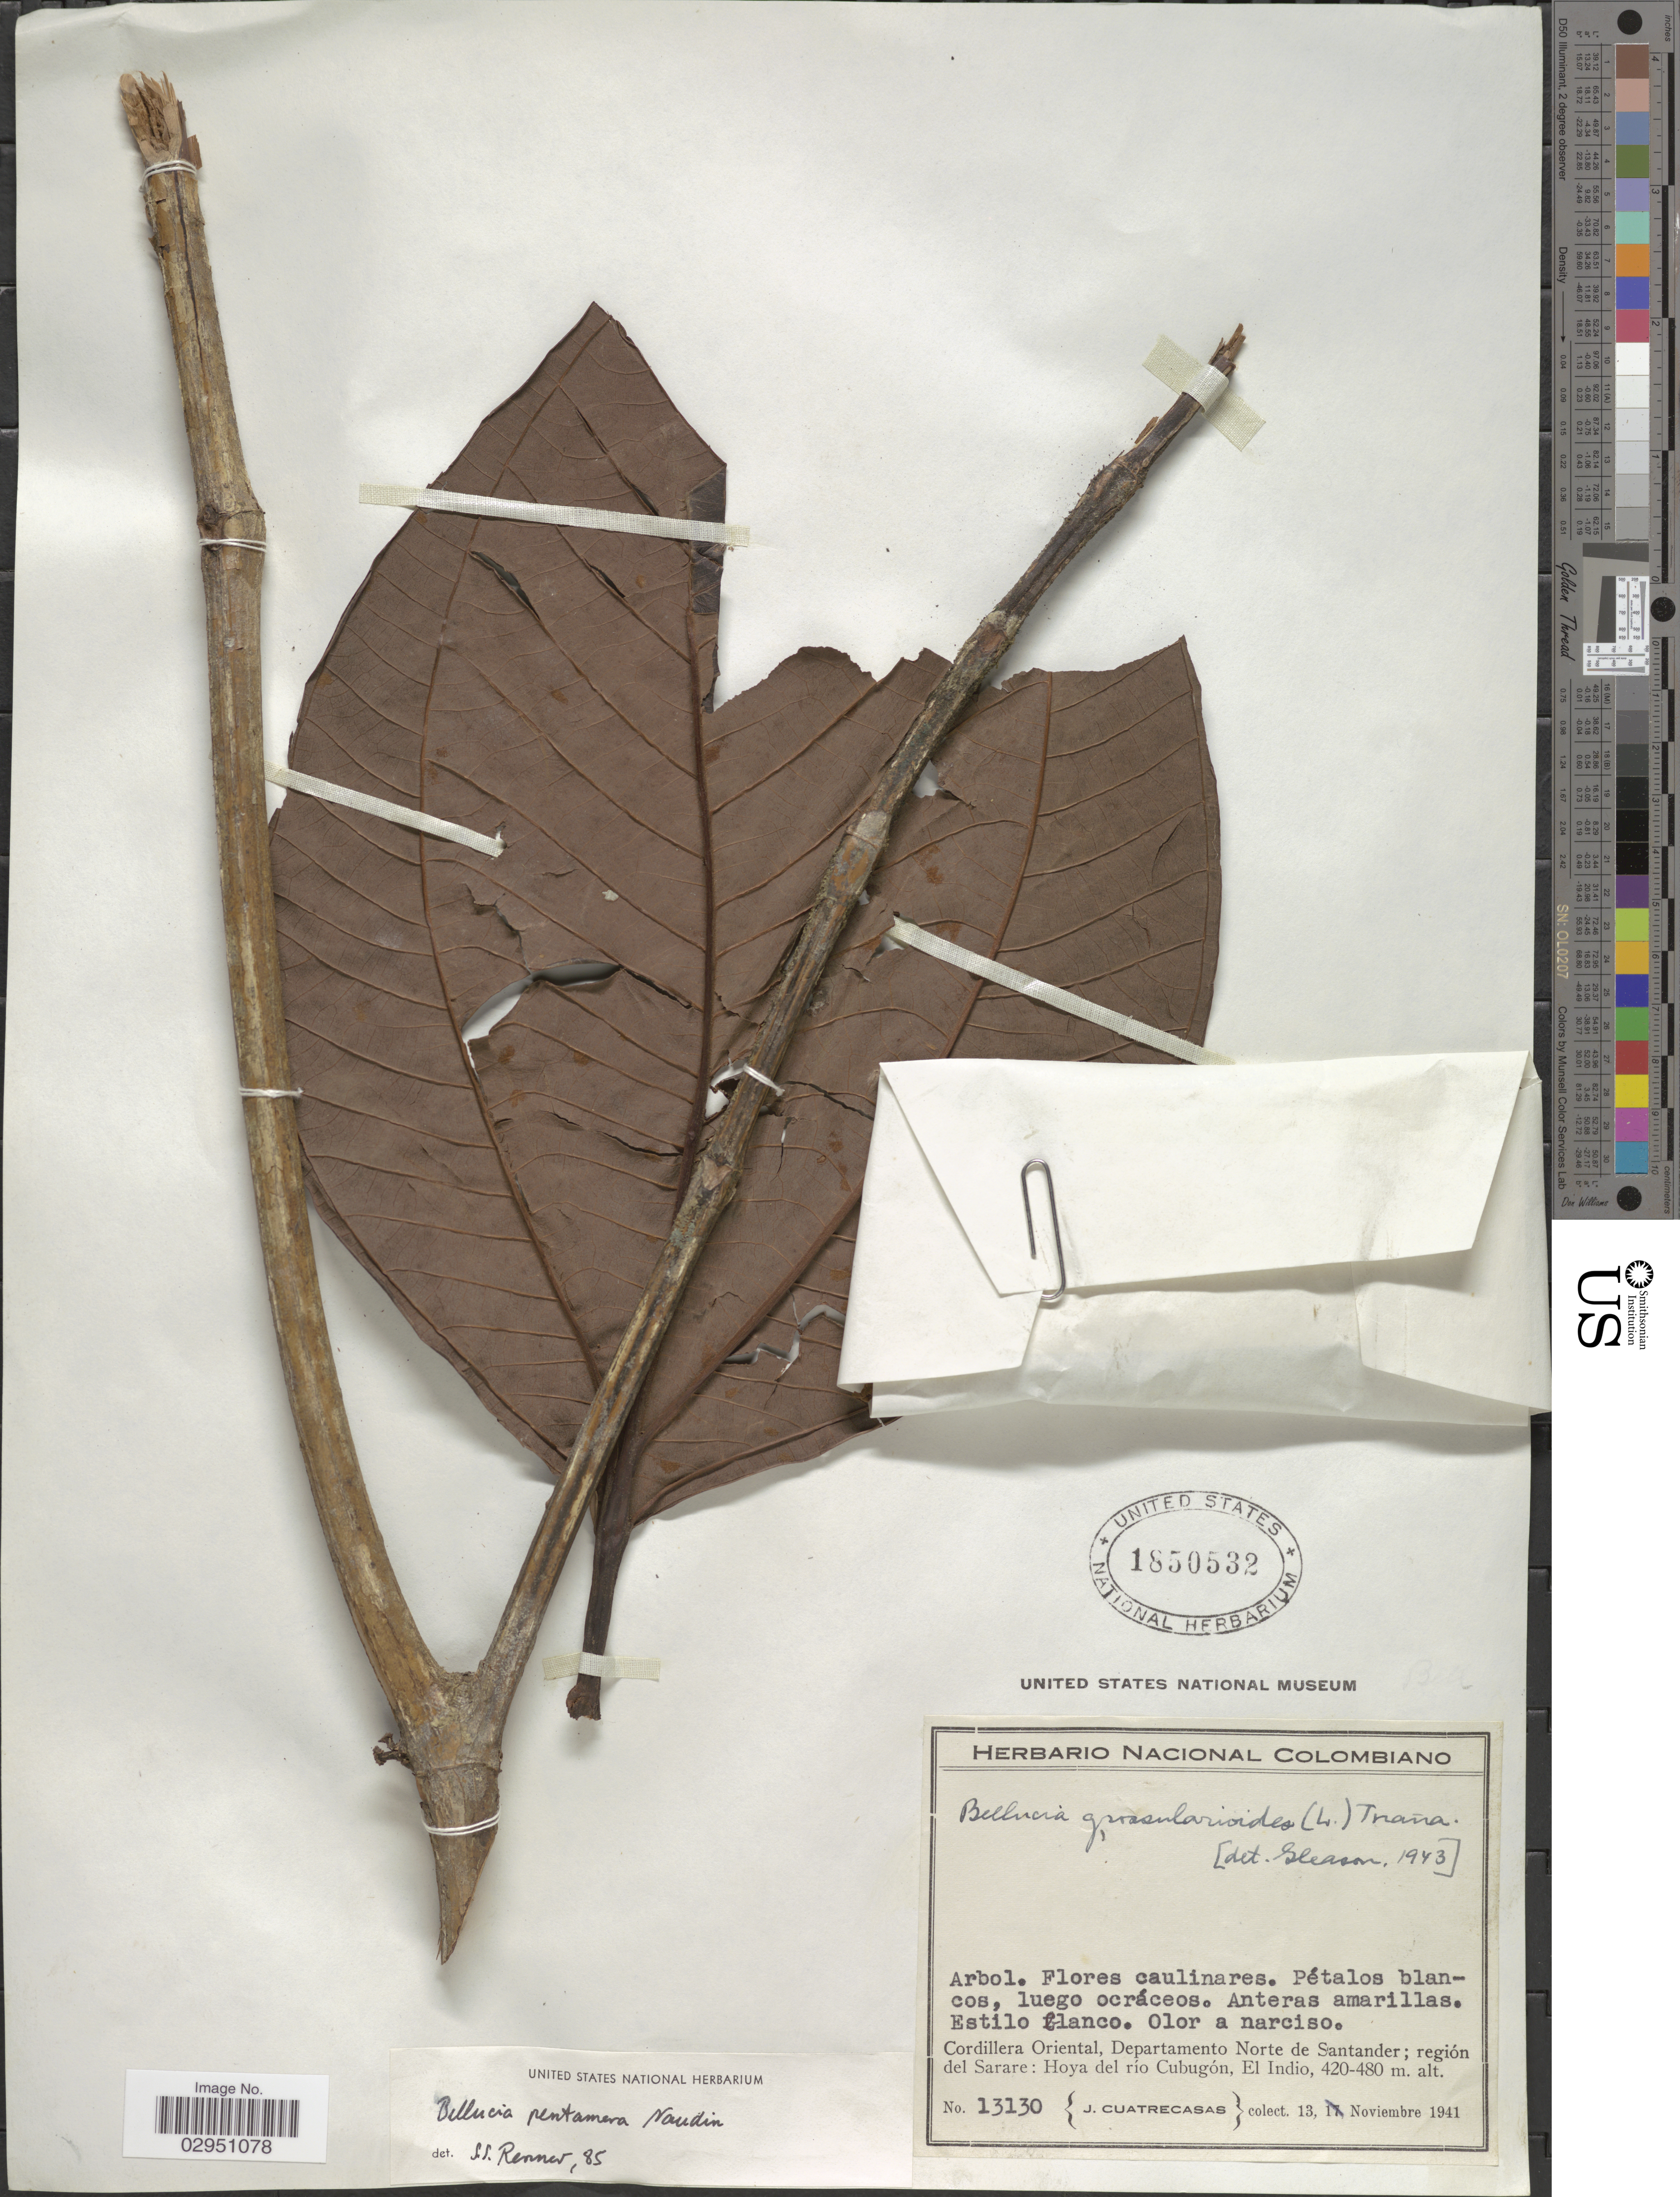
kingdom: Plantae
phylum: Tracheophyta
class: Magnoliopsida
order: Myrtales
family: Melastomataceae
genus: Bellucia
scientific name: Bellucia pentamera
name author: Naudin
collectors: J. Cuatrecasas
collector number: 13130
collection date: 1941-11-13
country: Colombia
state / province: Norte de Santander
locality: Cordillera Oriental, Departamento Norte de Santander; región del Sarare: Hoya del río Cubugón, El Indio.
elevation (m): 420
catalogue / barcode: US 1850532